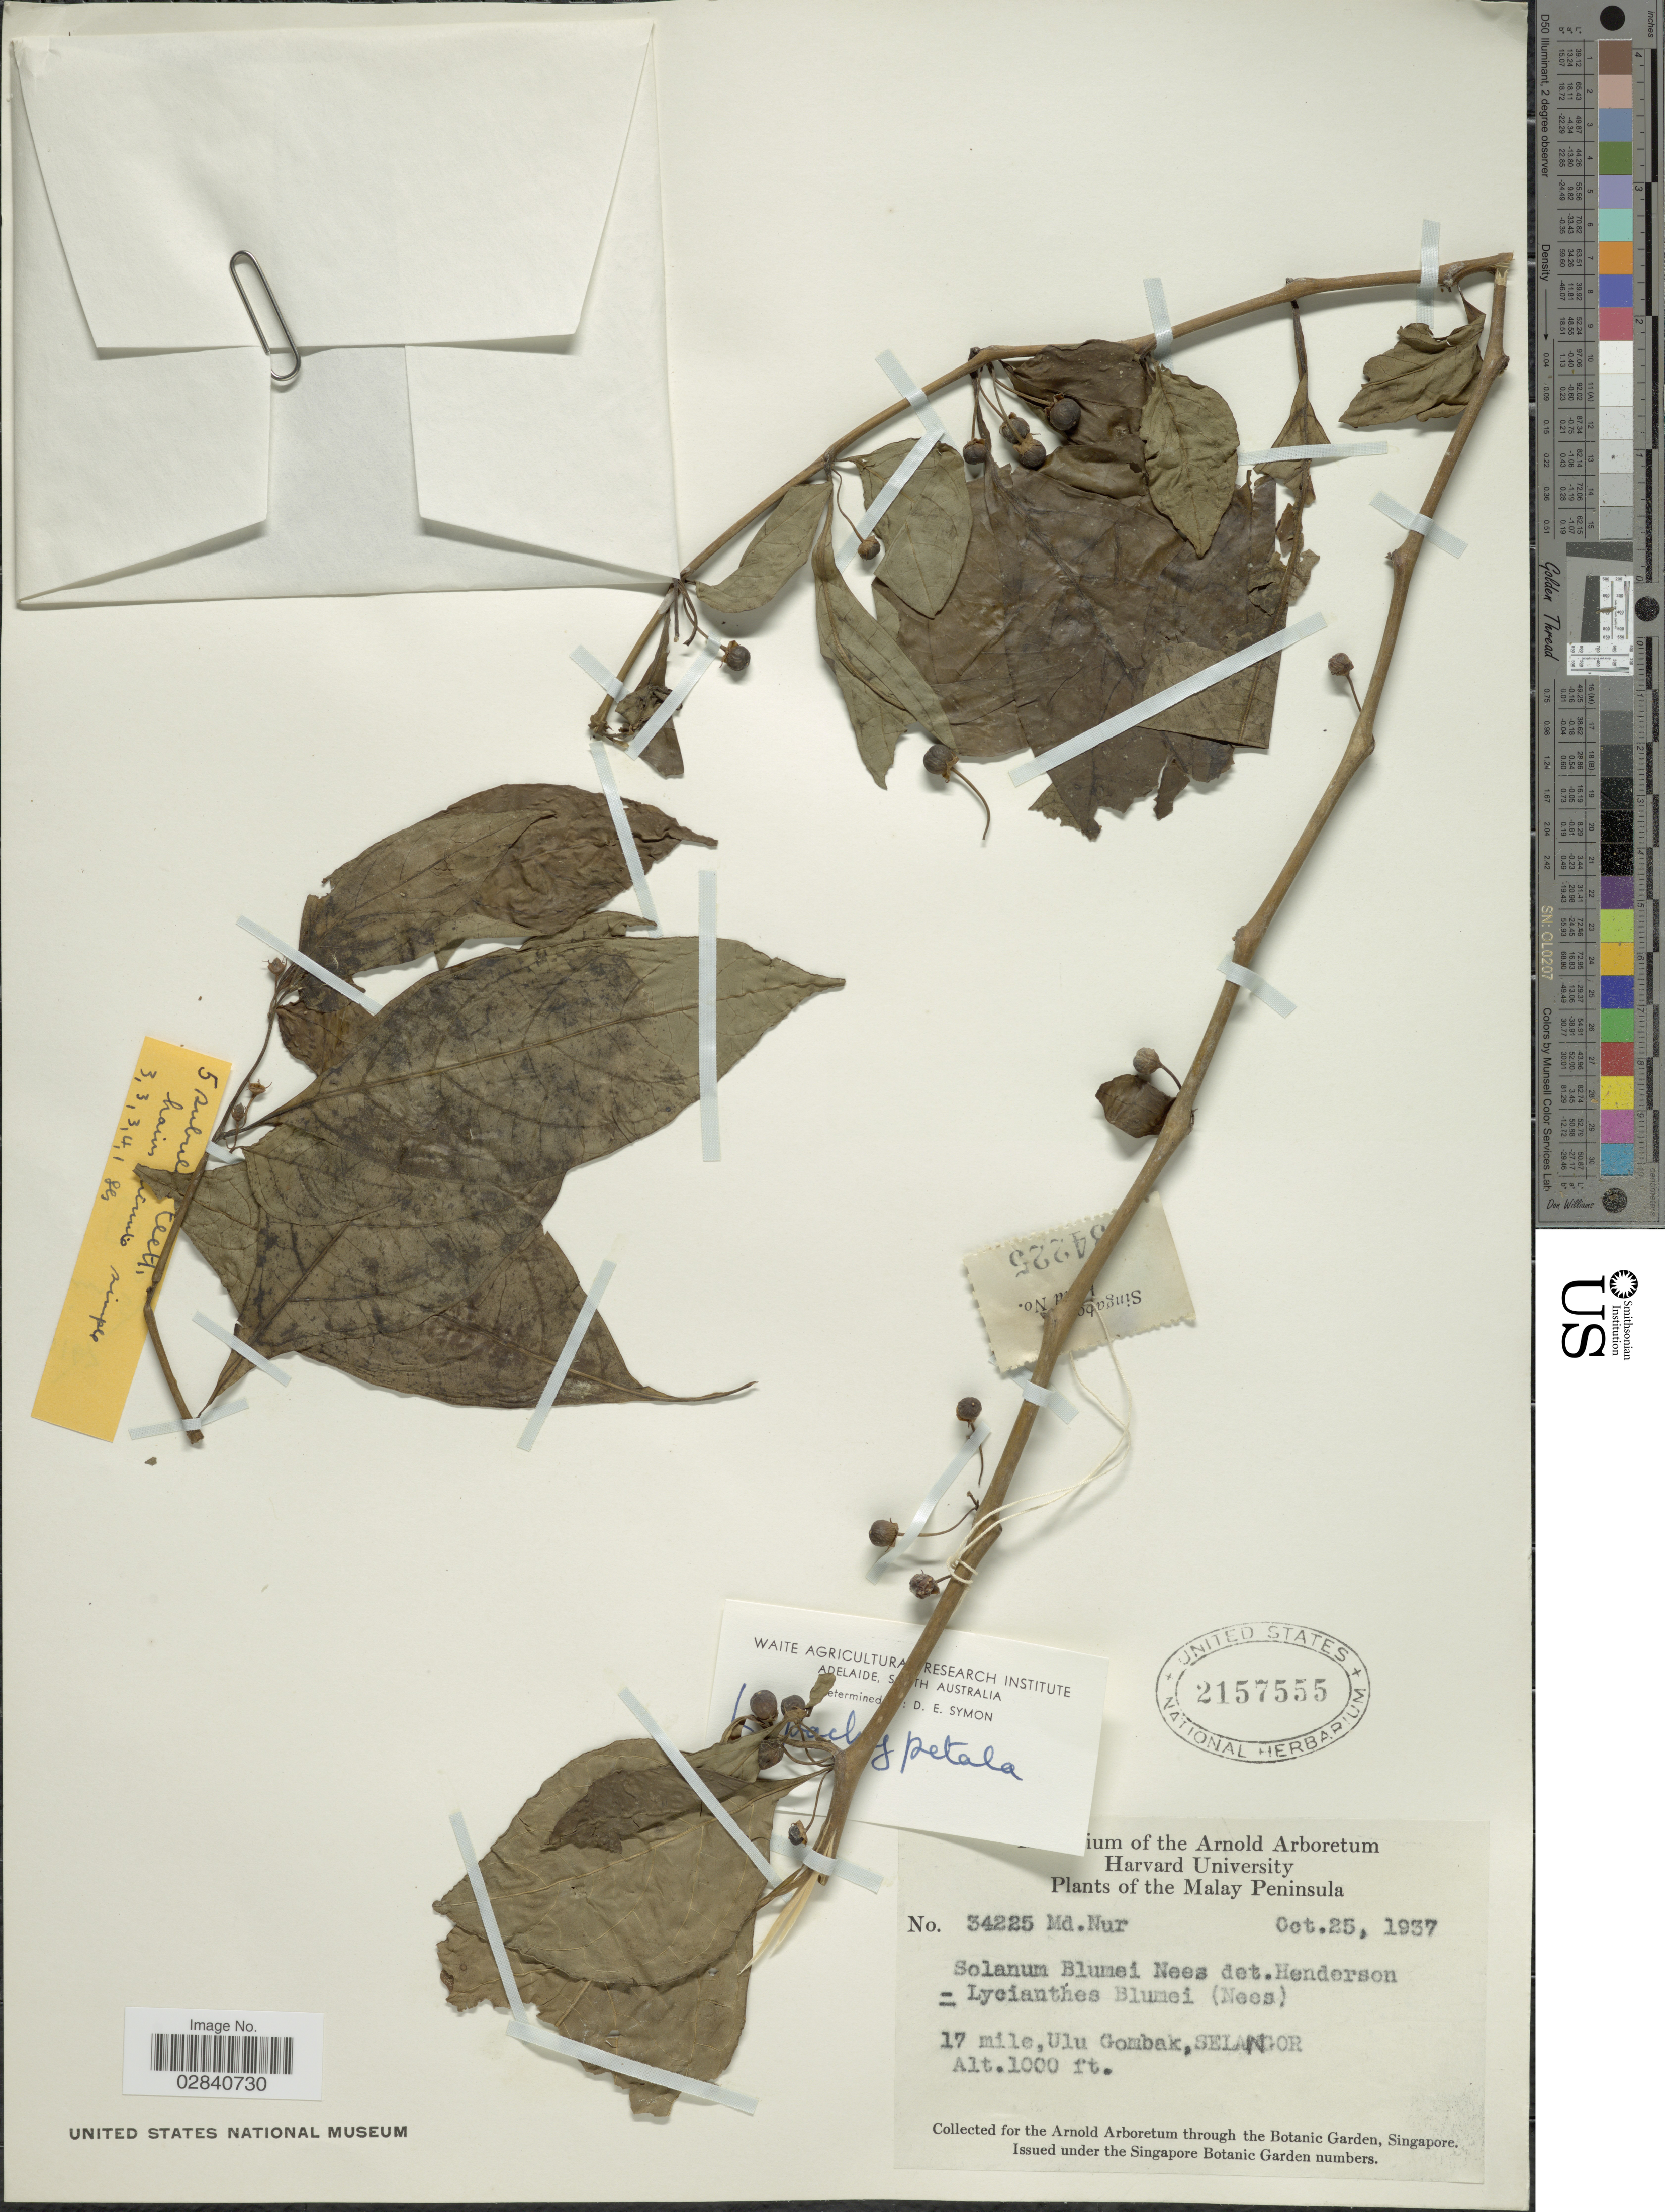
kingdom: Plantae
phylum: Tracheophyta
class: Magnoliopsida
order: Solanales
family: Solanaceae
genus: Lycianthes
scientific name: Lycianthes laevis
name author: (Dunal) Bitter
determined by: Knapp, S. D.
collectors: M. Nur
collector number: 34225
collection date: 1937-10-25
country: Malaysia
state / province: Selangor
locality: Malay Peninsula. 17 mile, Ulu Gombak.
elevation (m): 305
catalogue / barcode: US 2157555